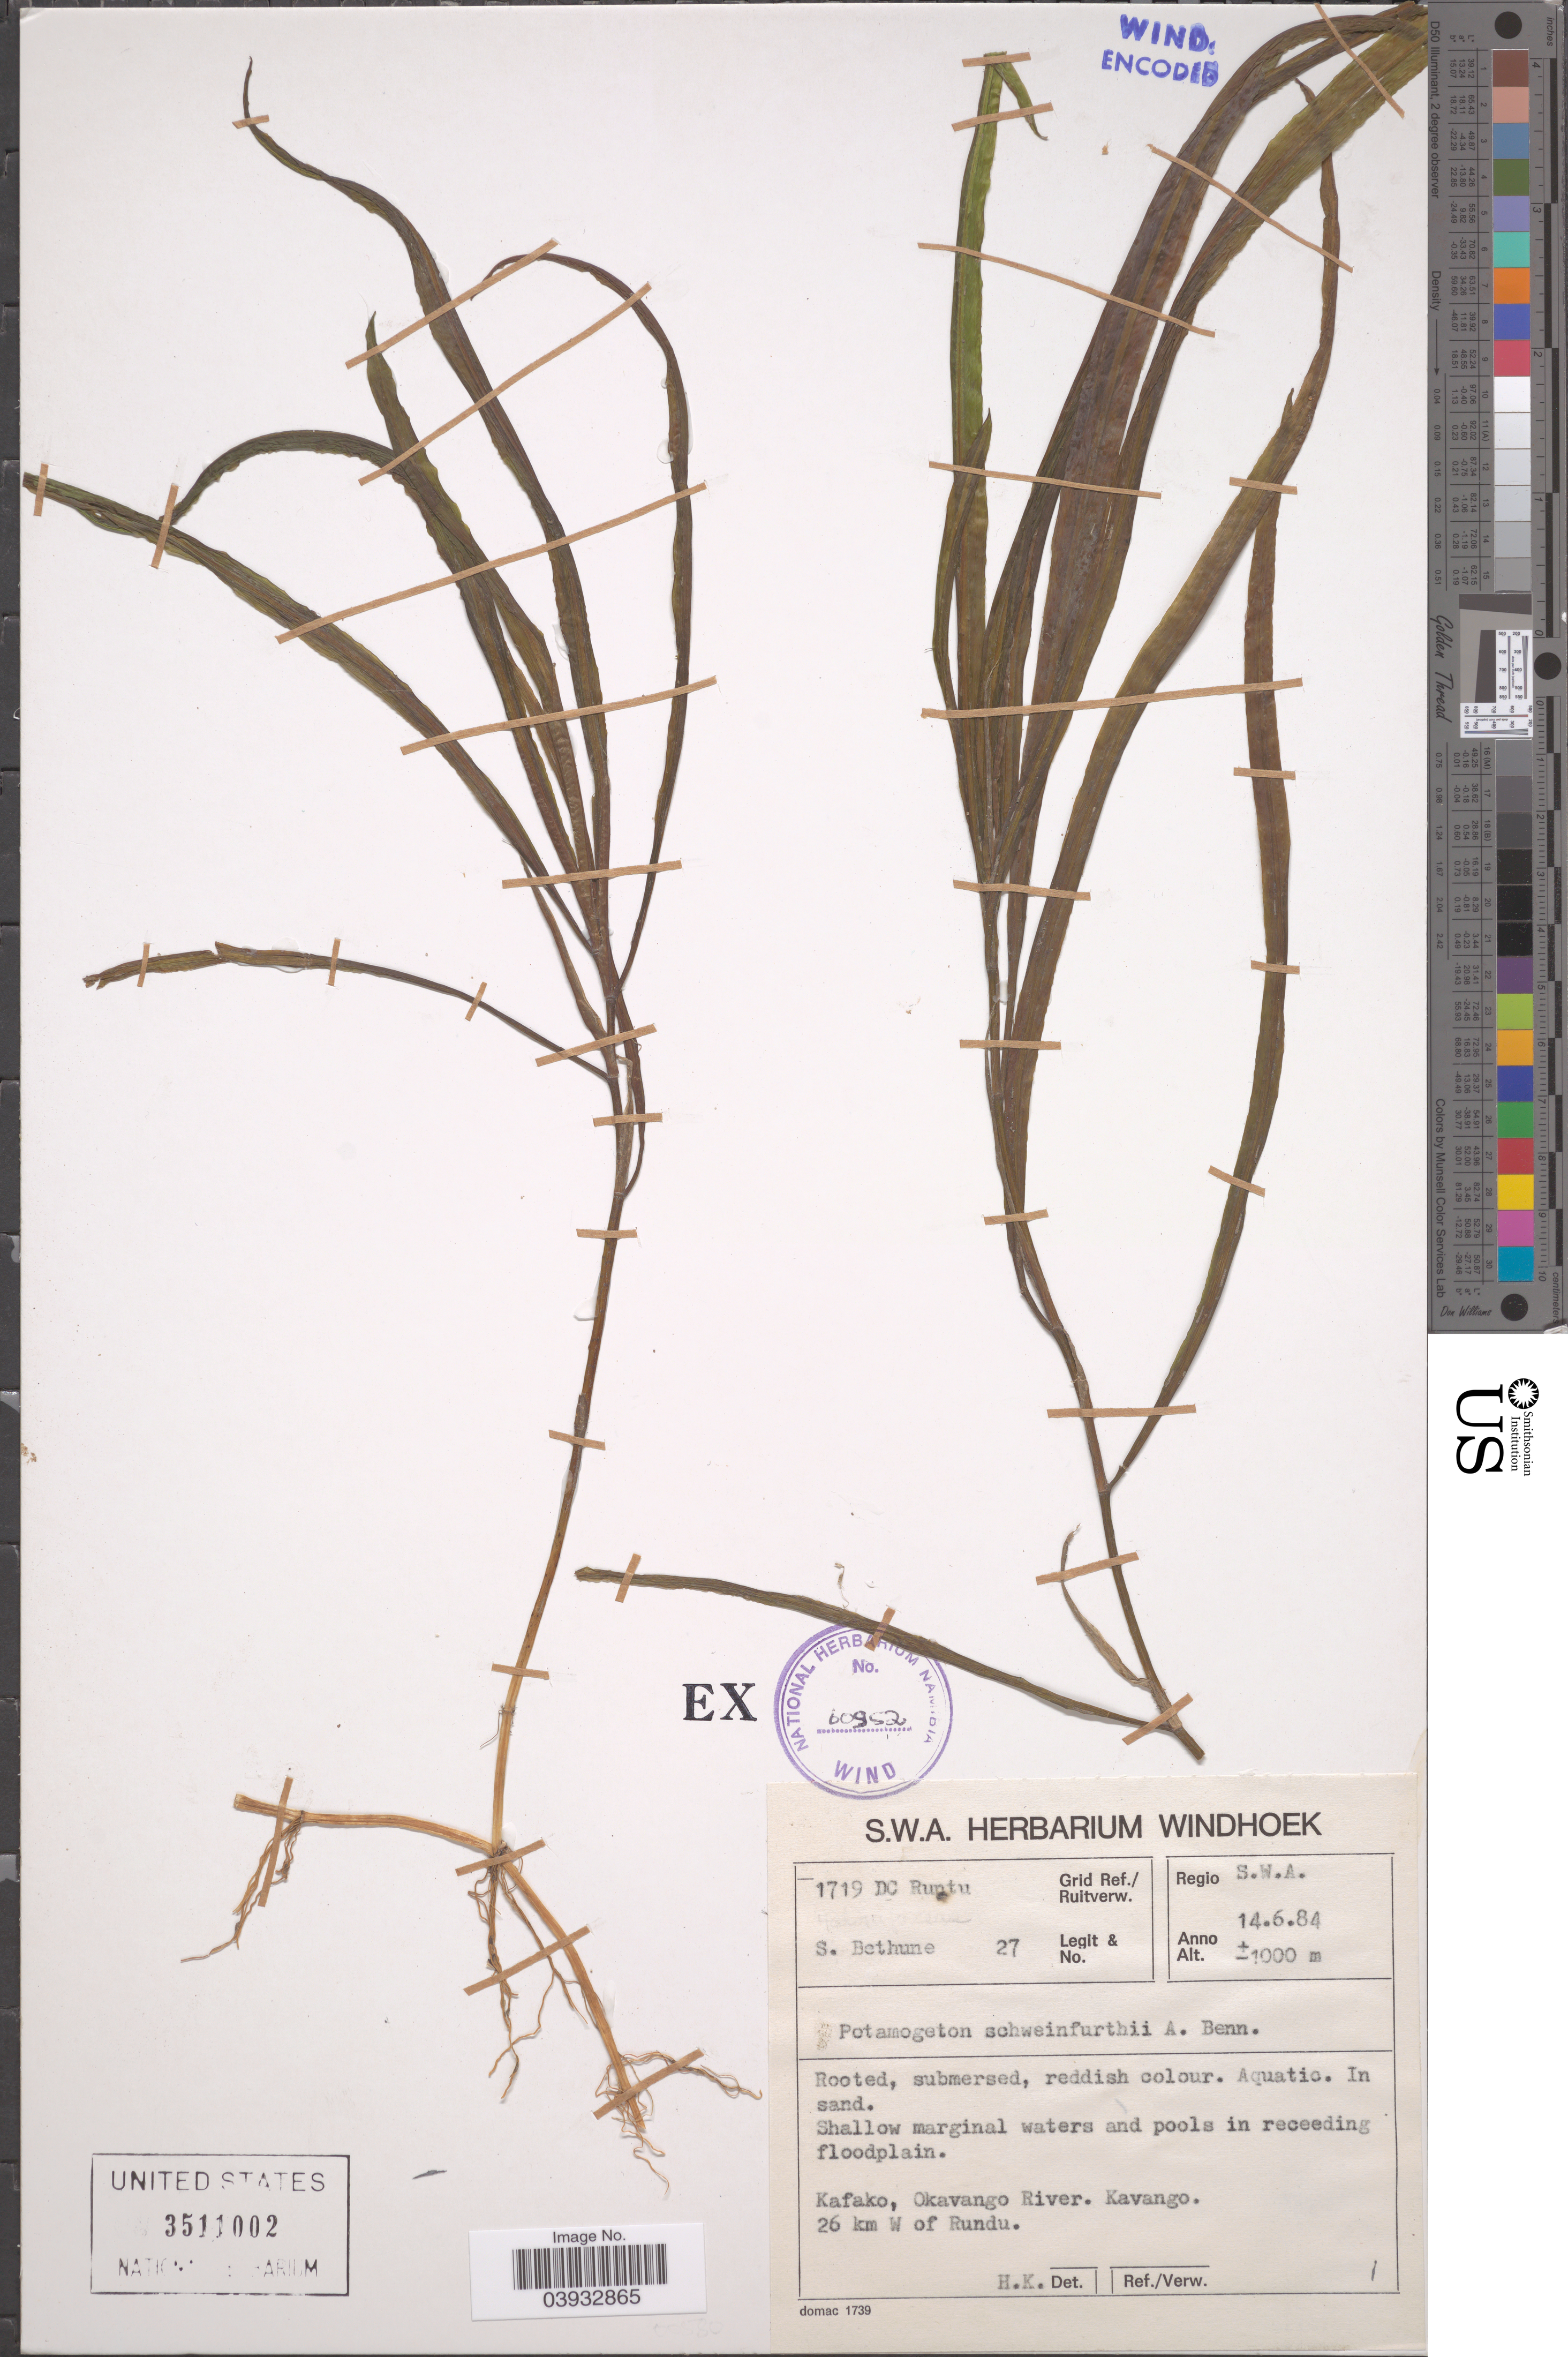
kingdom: Plantae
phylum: Tracheophyta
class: Liliopsida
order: Alismatales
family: Potamogetonaceae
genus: Potamogeton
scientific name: Potamogeton schweinfurthii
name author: A. Benn.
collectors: S. Bethune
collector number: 27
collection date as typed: Transcribed d/m/y: 14/6/84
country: Namibia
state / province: Kavango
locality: Grif Ref./ Ruitverw. 1719 DC Runtu. Regio S.W.A. Kafako, Okavango River. Kavango. 26 km W of Rundu.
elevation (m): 1000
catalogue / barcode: US 3511002